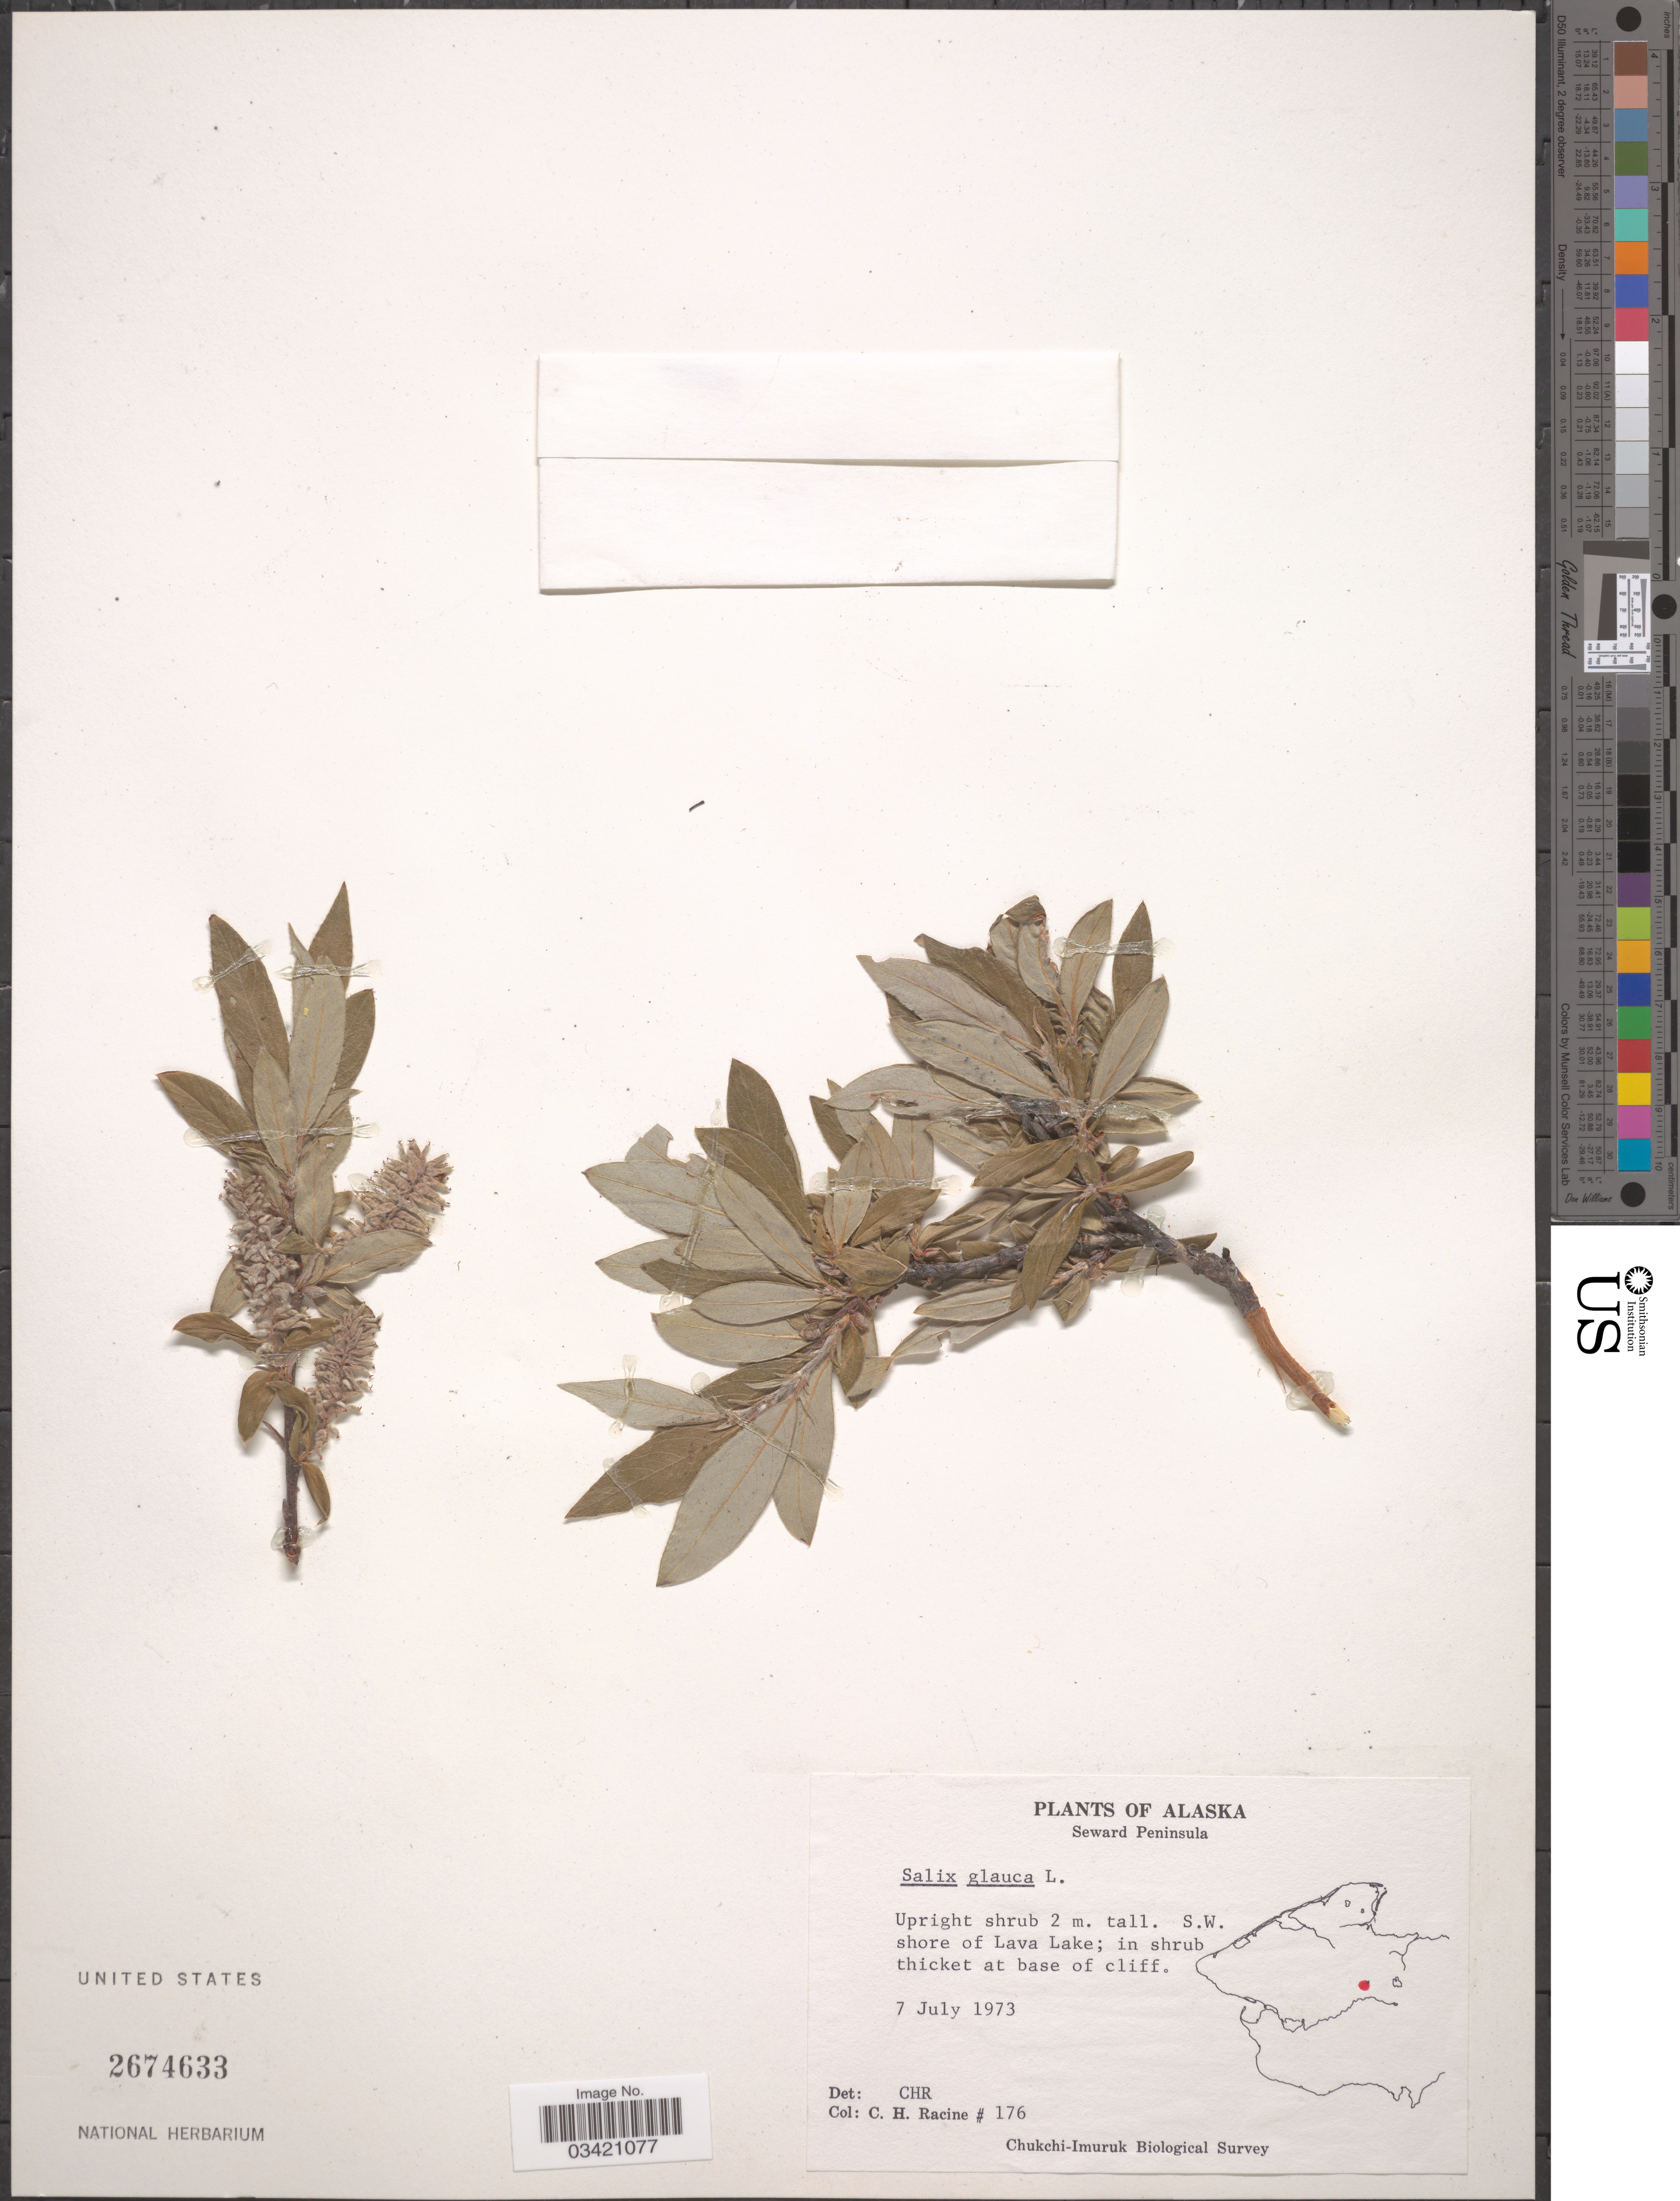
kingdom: Plantae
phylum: Tracheophyta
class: Magnoliopsida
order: Malpighiales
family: Salicaceae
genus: Salix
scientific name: Salix glauca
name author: L.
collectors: C. Racine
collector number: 176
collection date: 1973-07-07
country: United States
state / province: Alaska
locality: Seward Peninsula. S.W. shore of Lava Lake.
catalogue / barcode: US 2674633